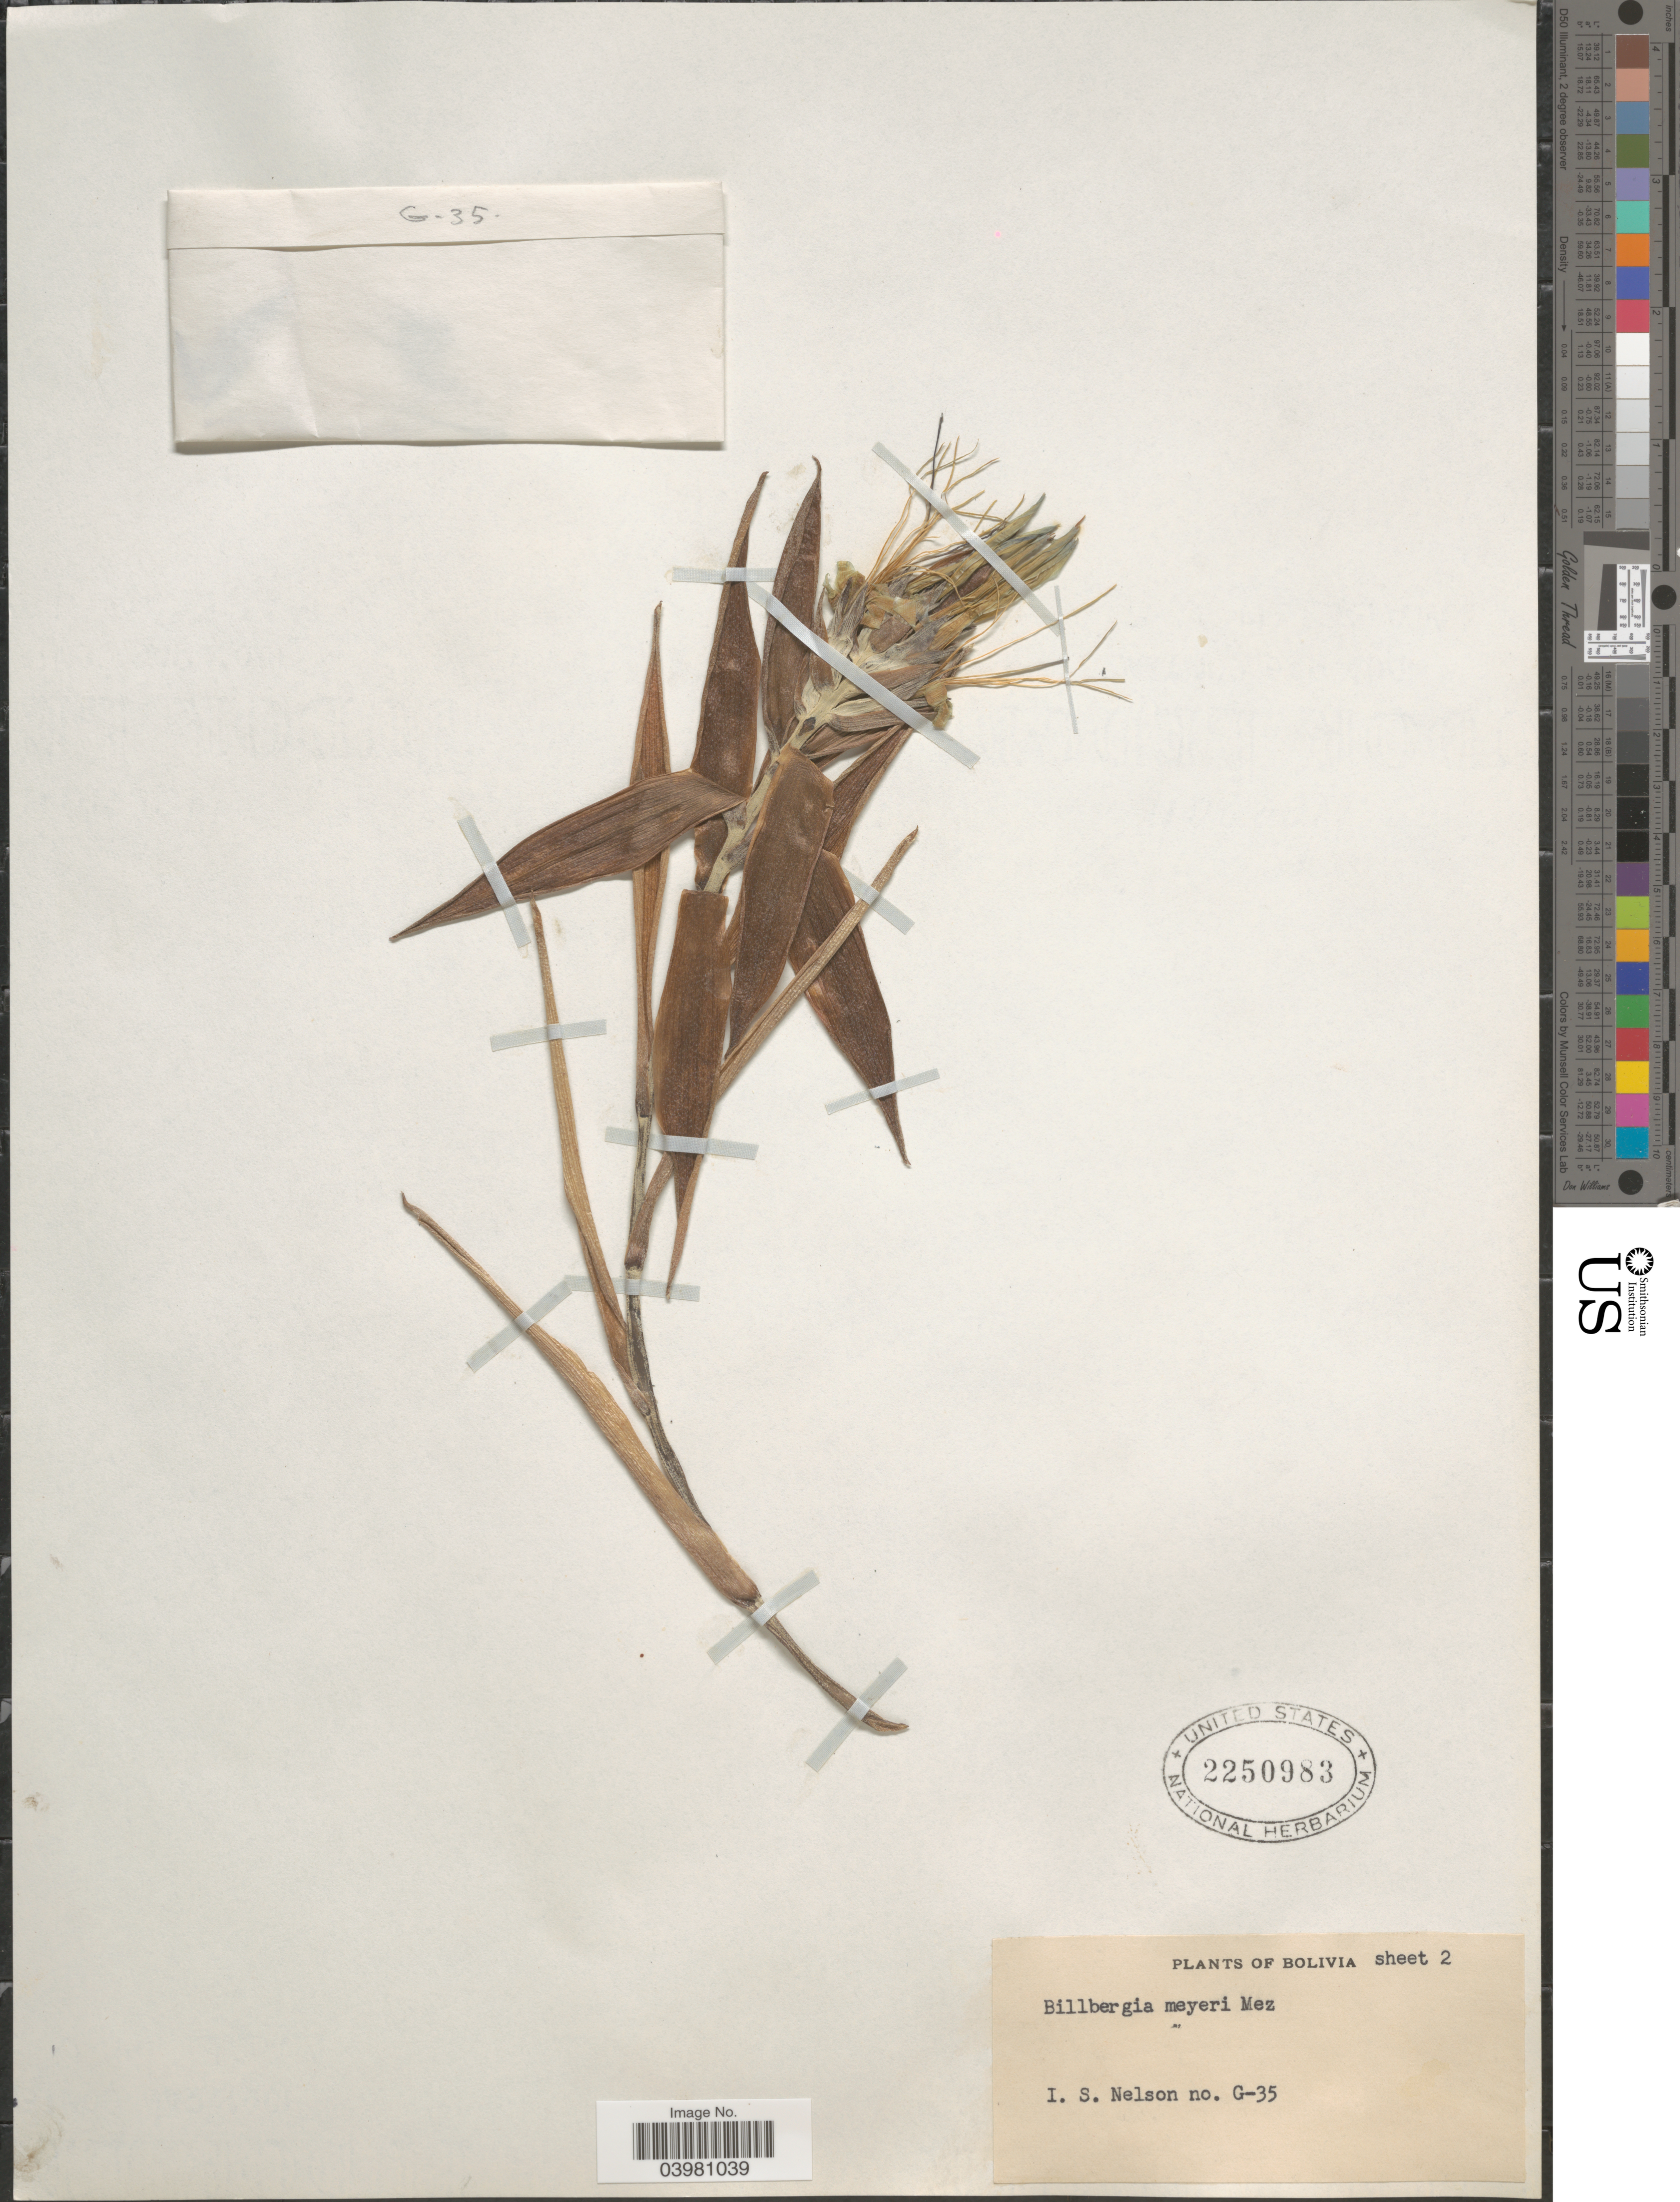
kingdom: Plantae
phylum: Tracheophyta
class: Liliopsida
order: Poales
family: Bromeliaceae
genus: Billbergia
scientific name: Billbergia meyeri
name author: Mez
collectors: I. S. Nelson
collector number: G-35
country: United States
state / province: Louisiana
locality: Southwestern Louisiana Inst. greenhouse.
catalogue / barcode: US 2250983